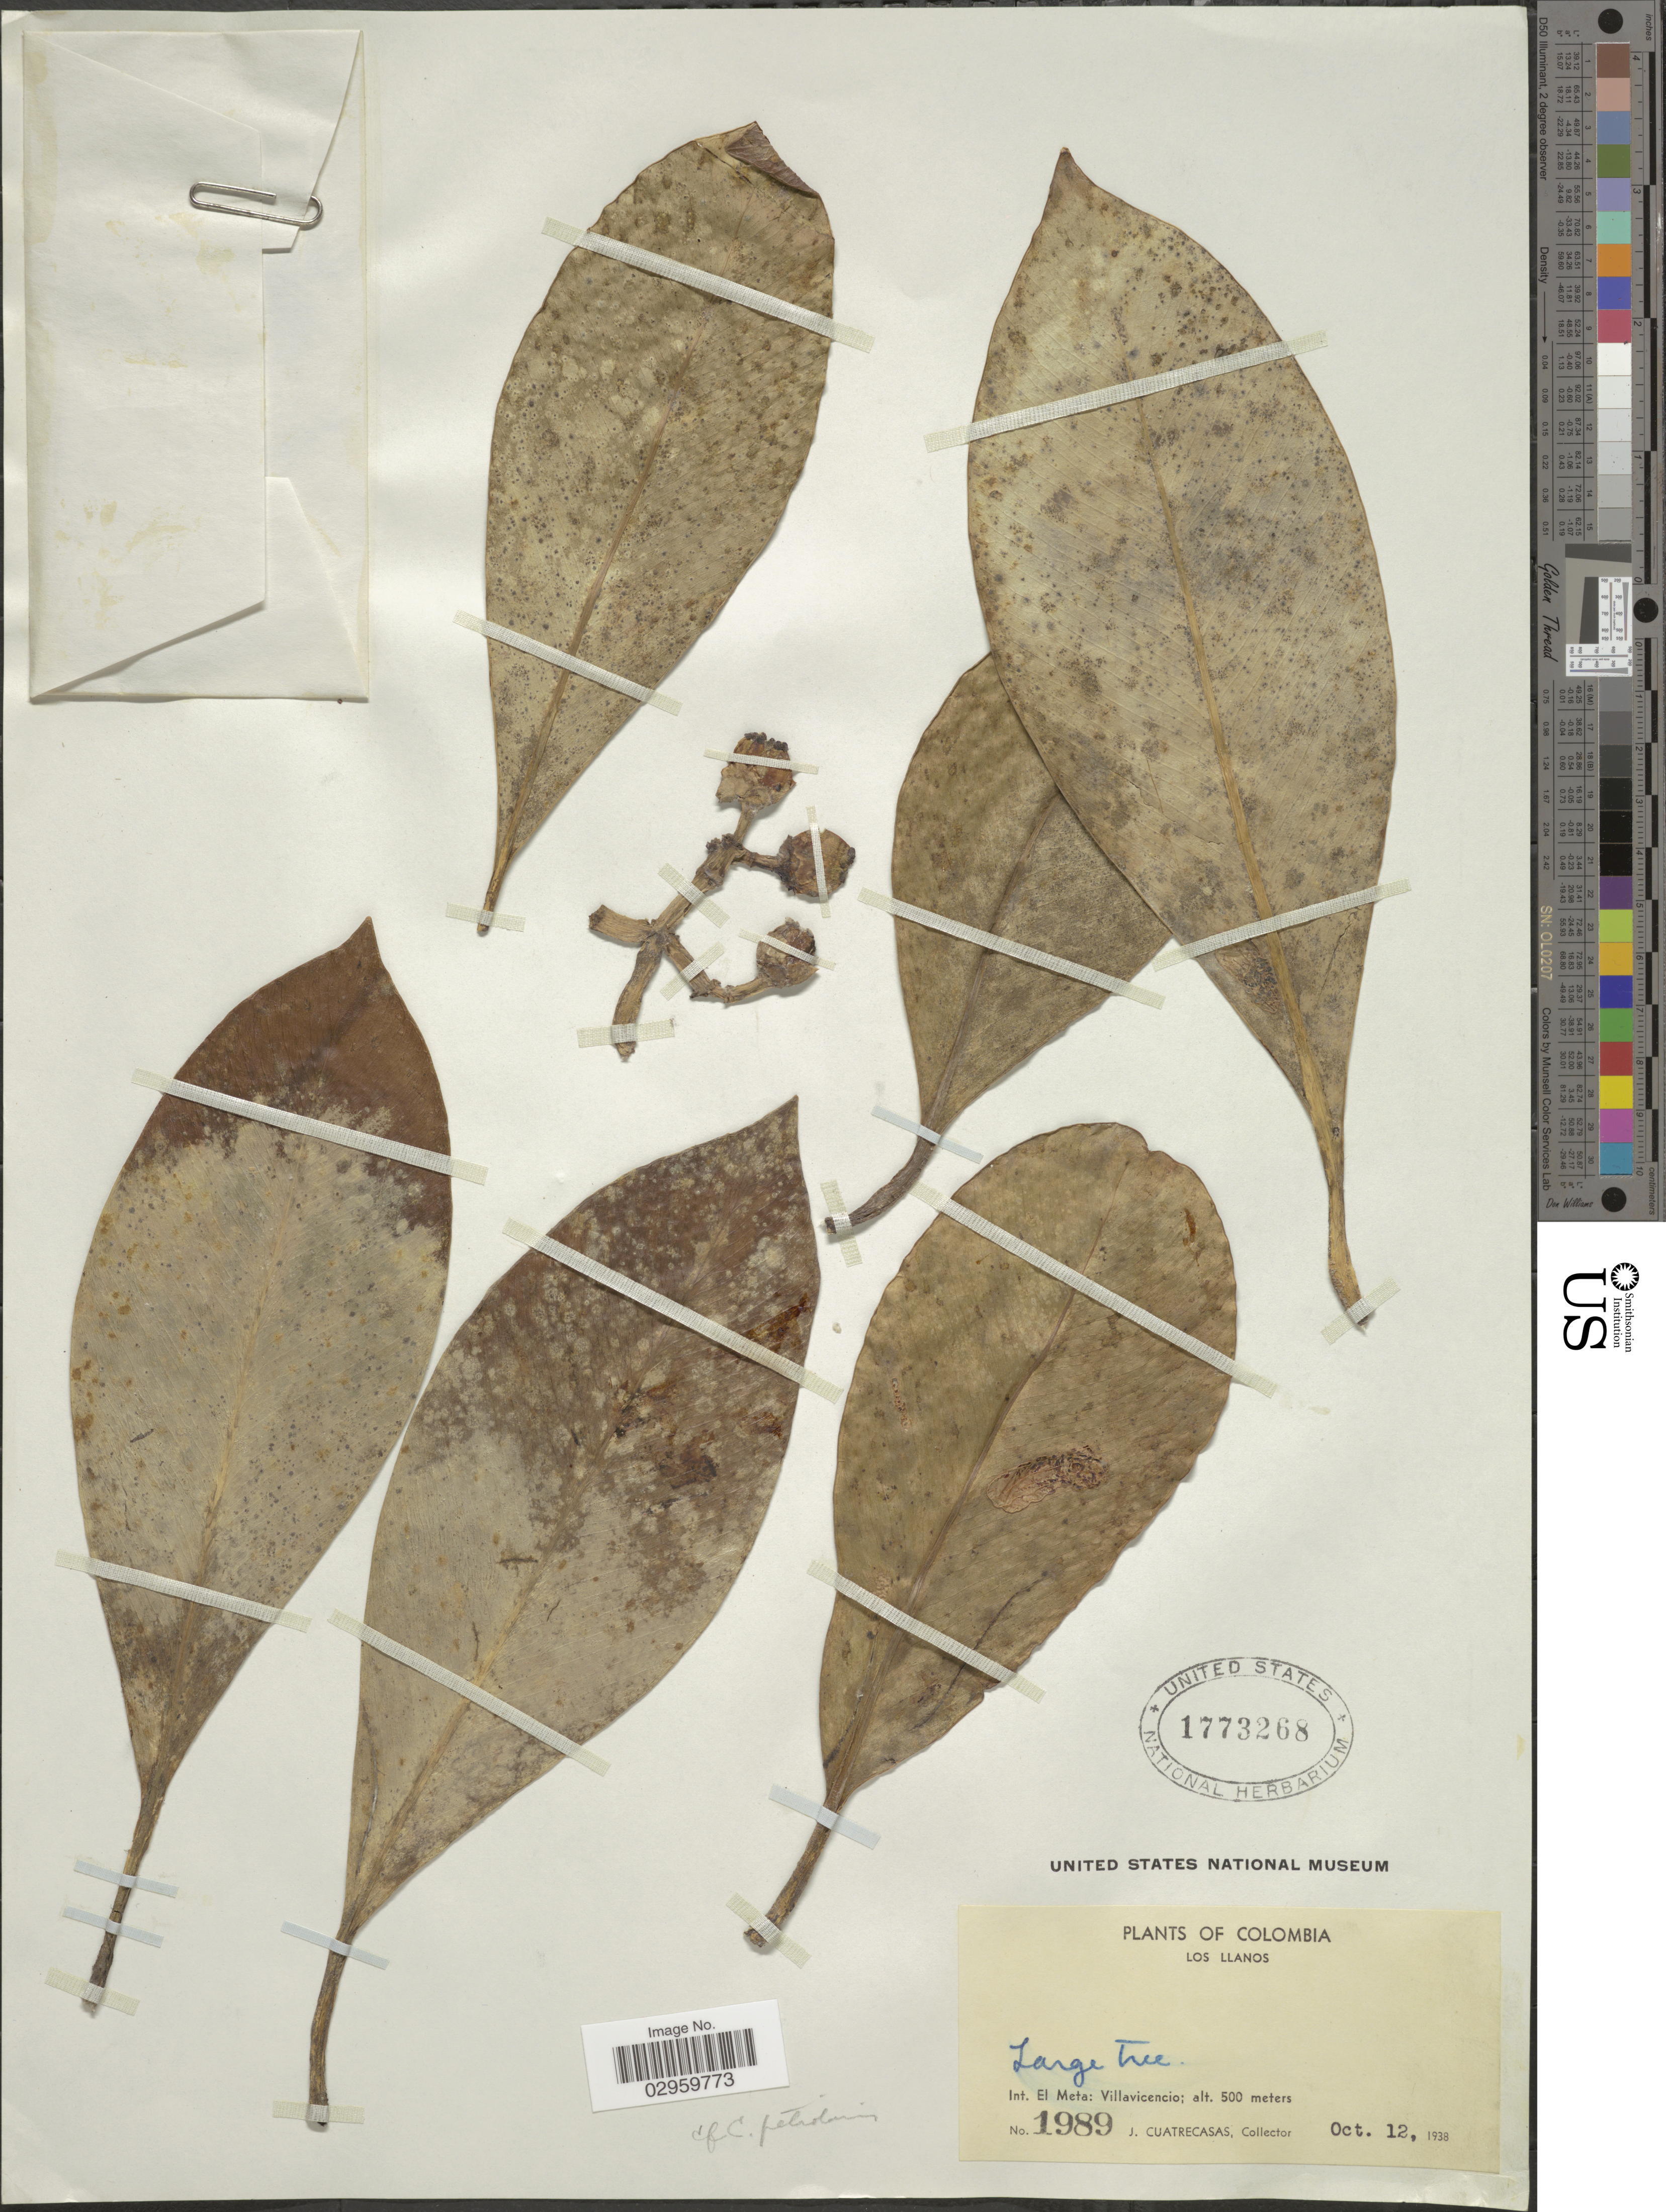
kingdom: Plantae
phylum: Tracheophyta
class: Magnoliopsida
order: Malpighiales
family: Clusiaceae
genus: Clusia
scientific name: Clusia petiolaris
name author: Planch. & Triana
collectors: J. Cuatrecasas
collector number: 1989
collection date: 1938-10-12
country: Colombia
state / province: Meta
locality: Int. El Meta: Villavicencio.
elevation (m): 500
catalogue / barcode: US 1773268